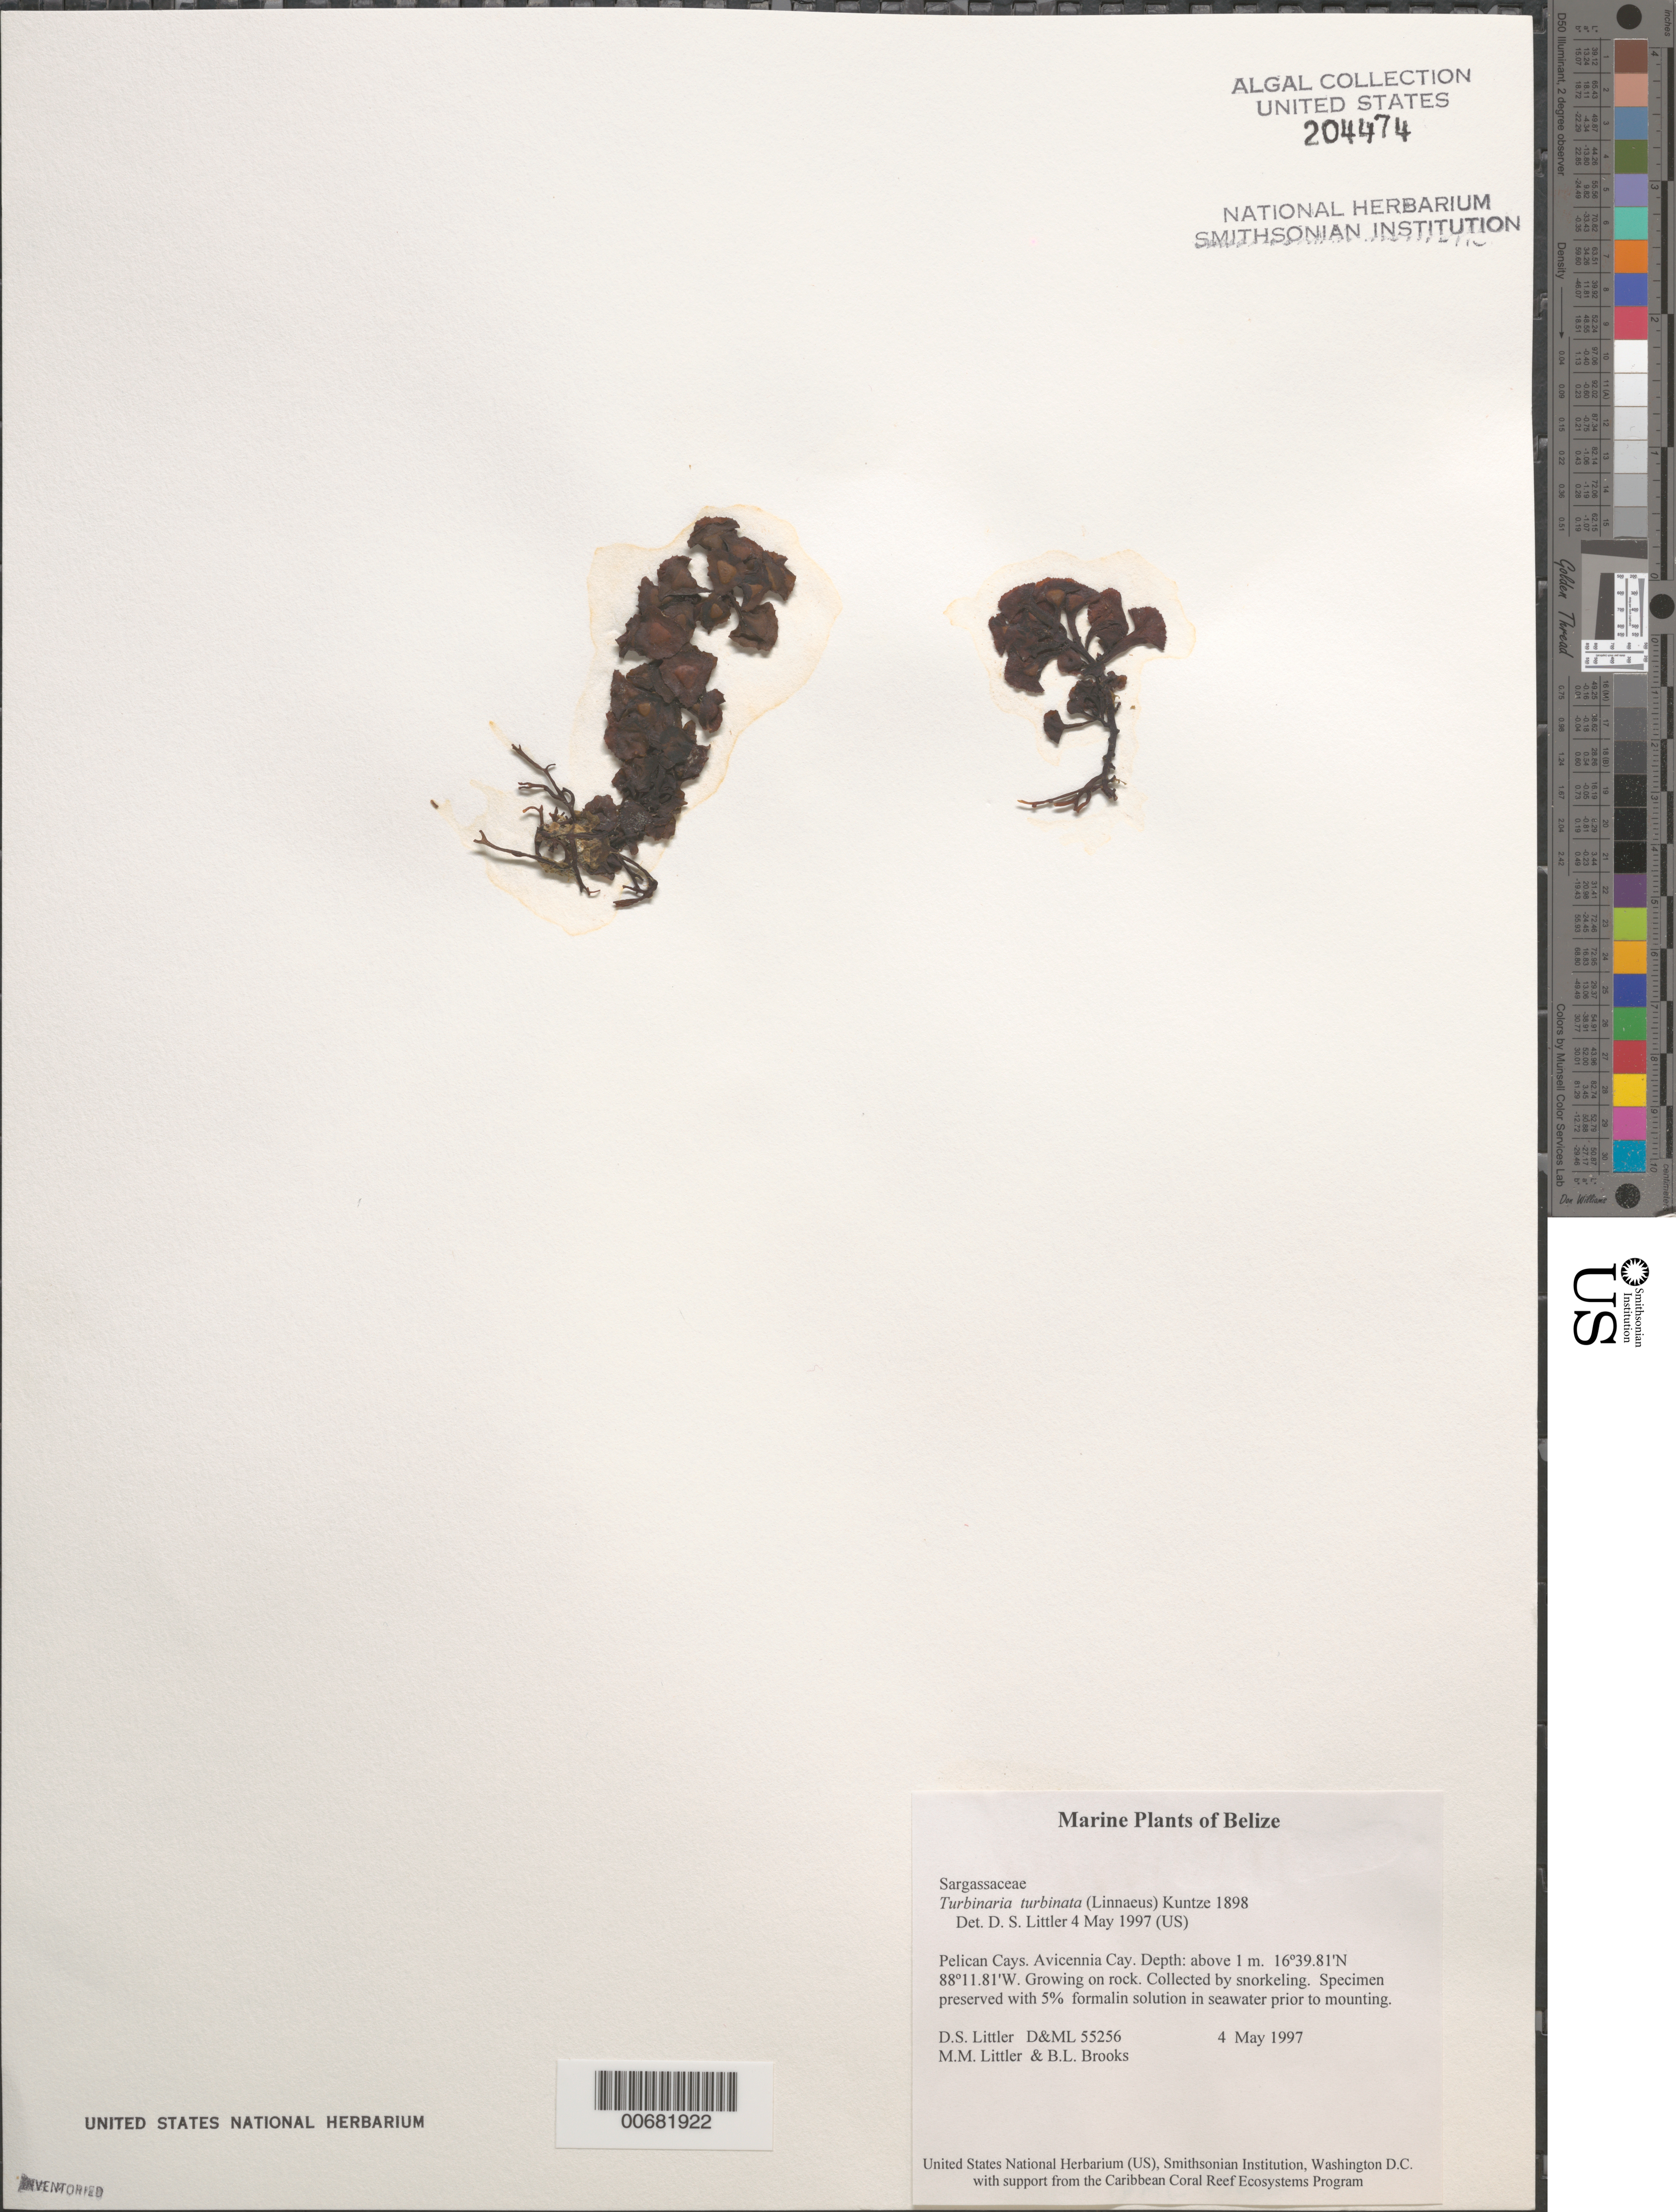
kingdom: Chromista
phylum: Ochrophyta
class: Phaeophyceae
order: Fucales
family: Sargassaceae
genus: Turbinaria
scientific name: Turbinaria turbinata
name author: (L.) Kuntze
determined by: Littler, D. S.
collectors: D. S. Littler, M. M. Littler & B. Brooks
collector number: D&ML 55256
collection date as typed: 04 May 1997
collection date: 1997-05-04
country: Belize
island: Avicennia Cay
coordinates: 16 39.81' N, 88 11.81' W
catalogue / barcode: US 204474